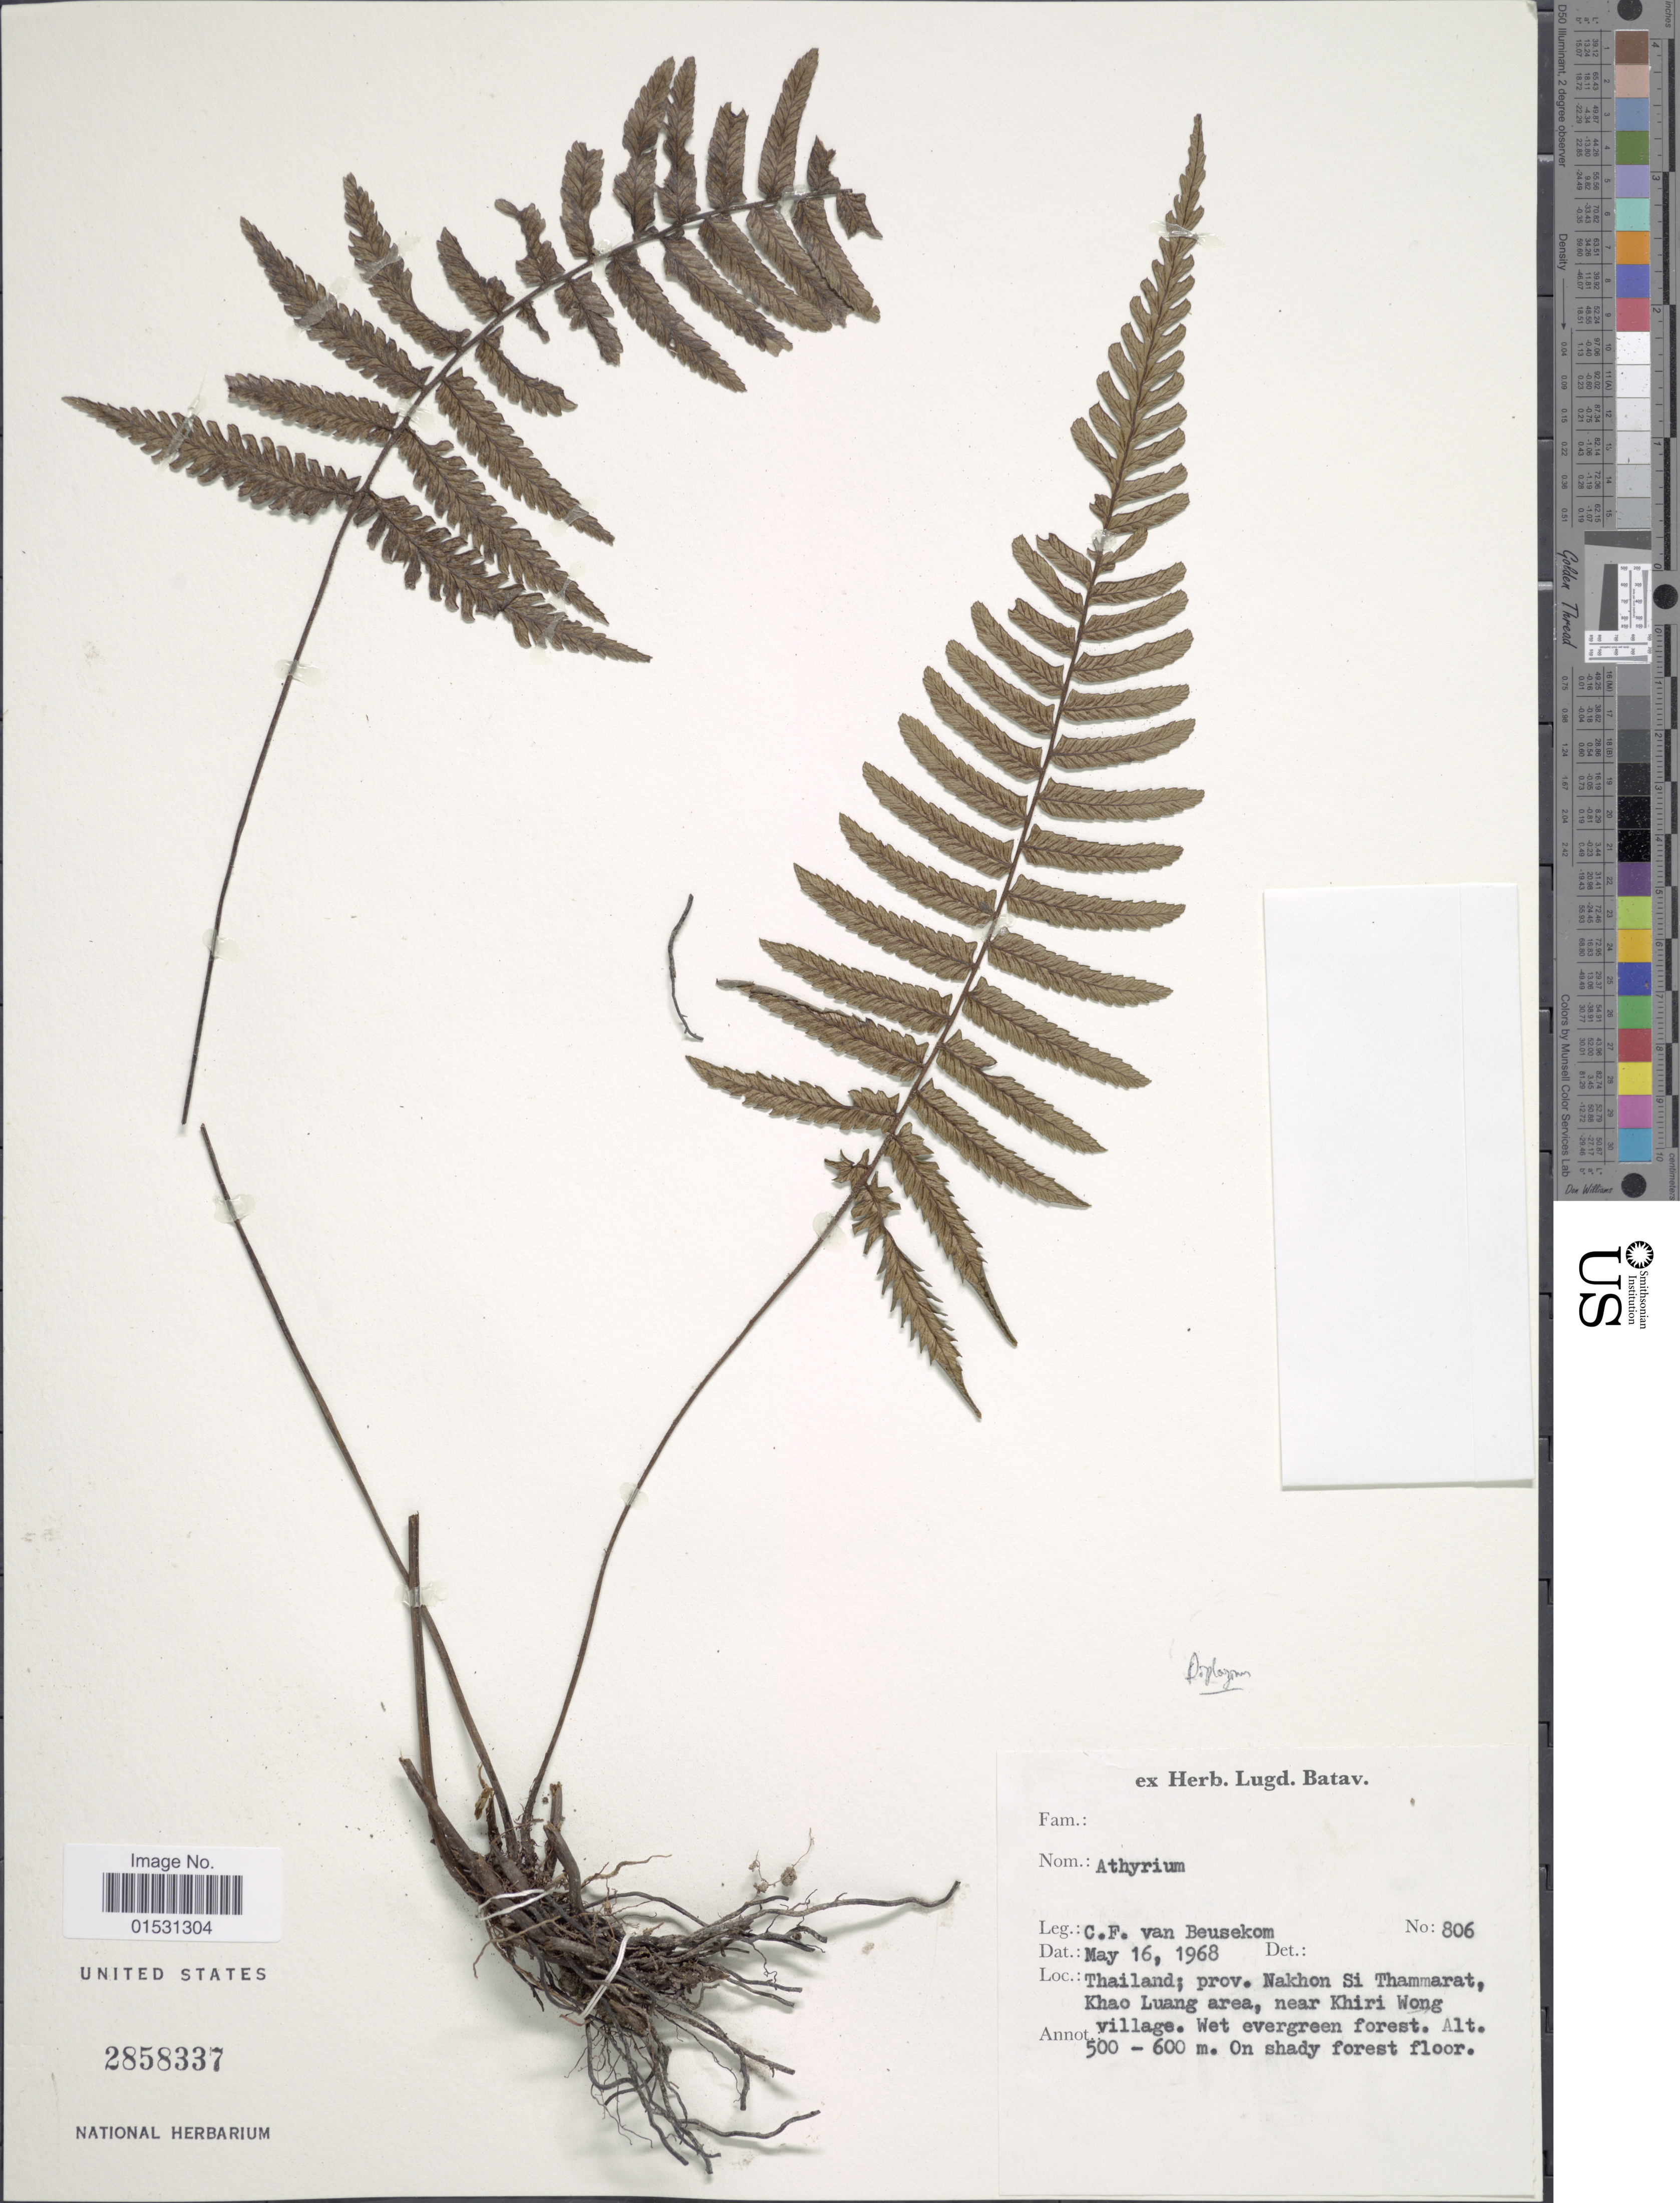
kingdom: Plantae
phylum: Tracheophyta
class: Polypodiopsida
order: Polypodiales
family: Athyriaceae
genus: Athyrium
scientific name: Athyrium sp.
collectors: C. F. Beusekom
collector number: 806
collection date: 1968-05-16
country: Thailand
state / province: Nakhon Si Thammarat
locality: Prov. Nakhon Si Thammarat, Khao Luang area, near Khiri Wong village.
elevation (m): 500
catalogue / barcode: US 2858337